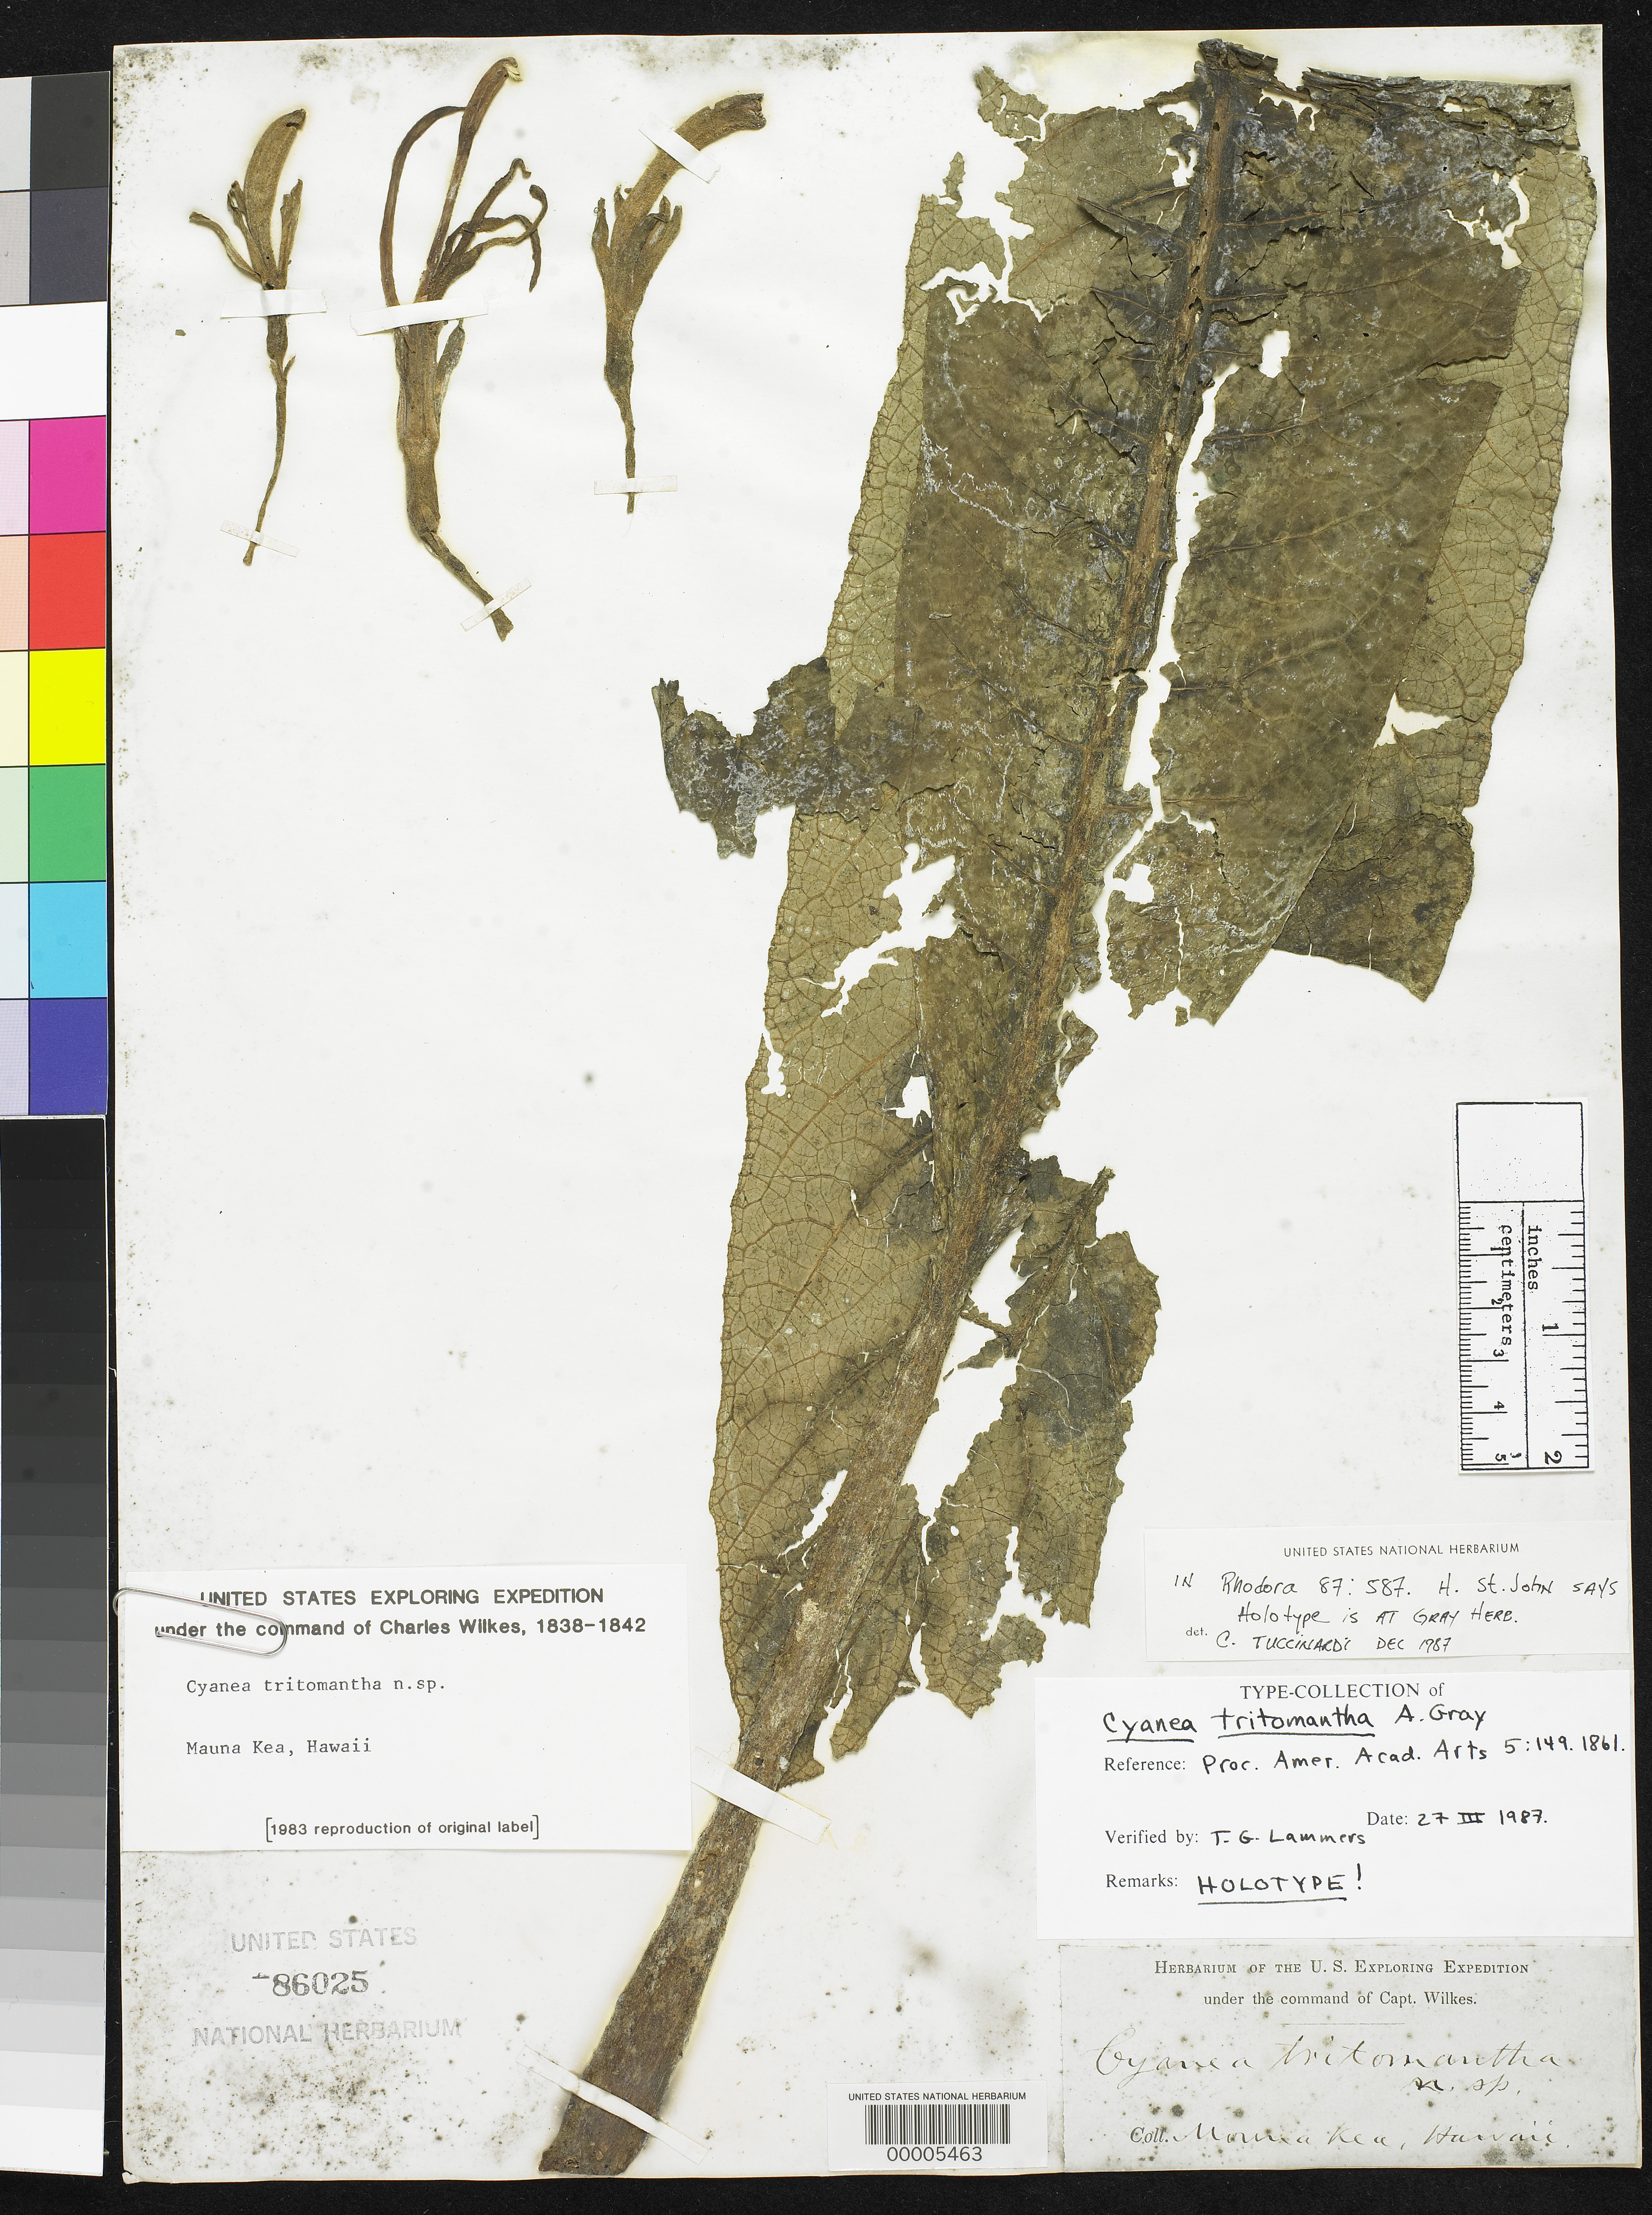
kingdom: Plantae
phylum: Tracheophyta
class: Magnoliopsida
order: Asterales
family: Campanulaceae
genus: Cyanea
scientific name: Cyanea tritomantha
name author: A. Gray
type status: Isotype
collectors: Wilkes Explor. Exped.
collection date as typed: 1838 to -- --- 1842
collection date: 1838/1842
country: United States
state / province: Hawaii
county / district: Hawaii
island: Hawaii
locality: Mauna Kea.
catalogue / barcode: US 86025